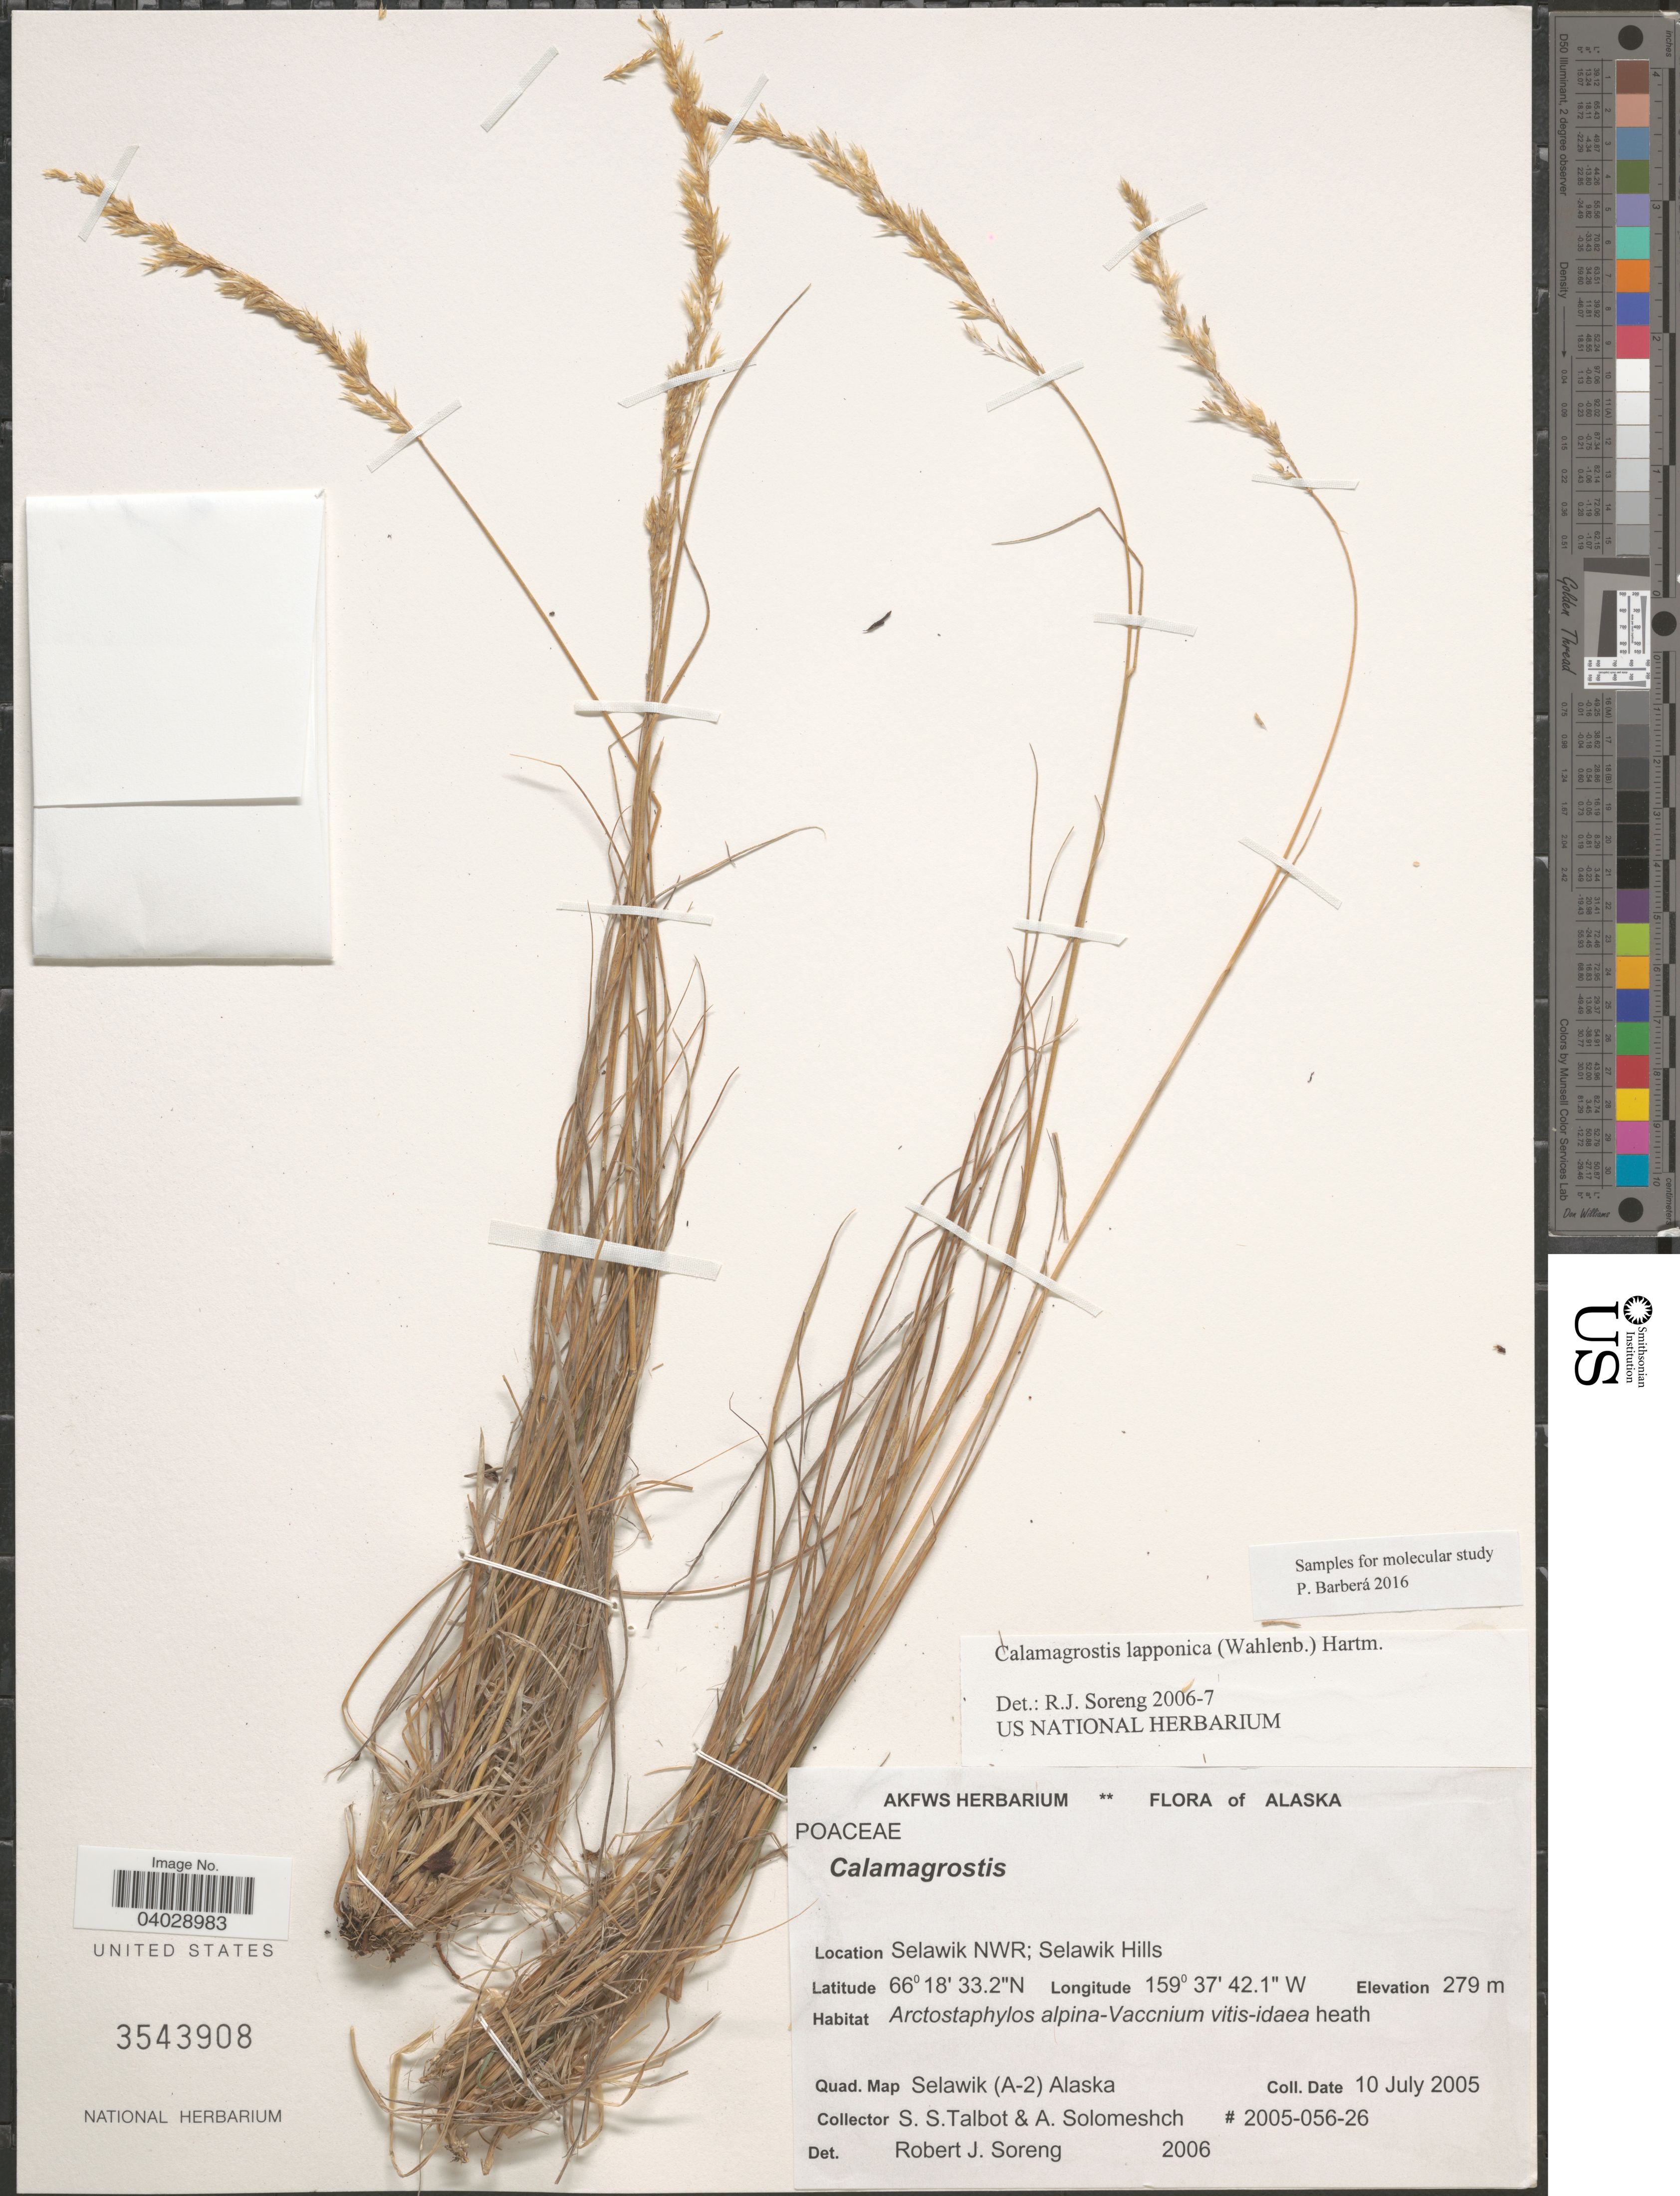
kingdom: Plantae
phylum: Tracheophyta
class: Liliopsida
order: Poales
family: Poaceae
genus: Calamagrostis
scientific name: Calamagrostis lapponica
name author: (Wahlenb.) Hartm.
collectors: S. S. Talbot & A. Solomeshch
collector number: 2005-056-26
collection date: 2005-07-10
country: United States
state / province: Alaska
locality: Selawik NWR; Selawik Hills. Quad. Map Selawik (A-2).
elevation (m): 279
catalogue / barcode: US 3543908